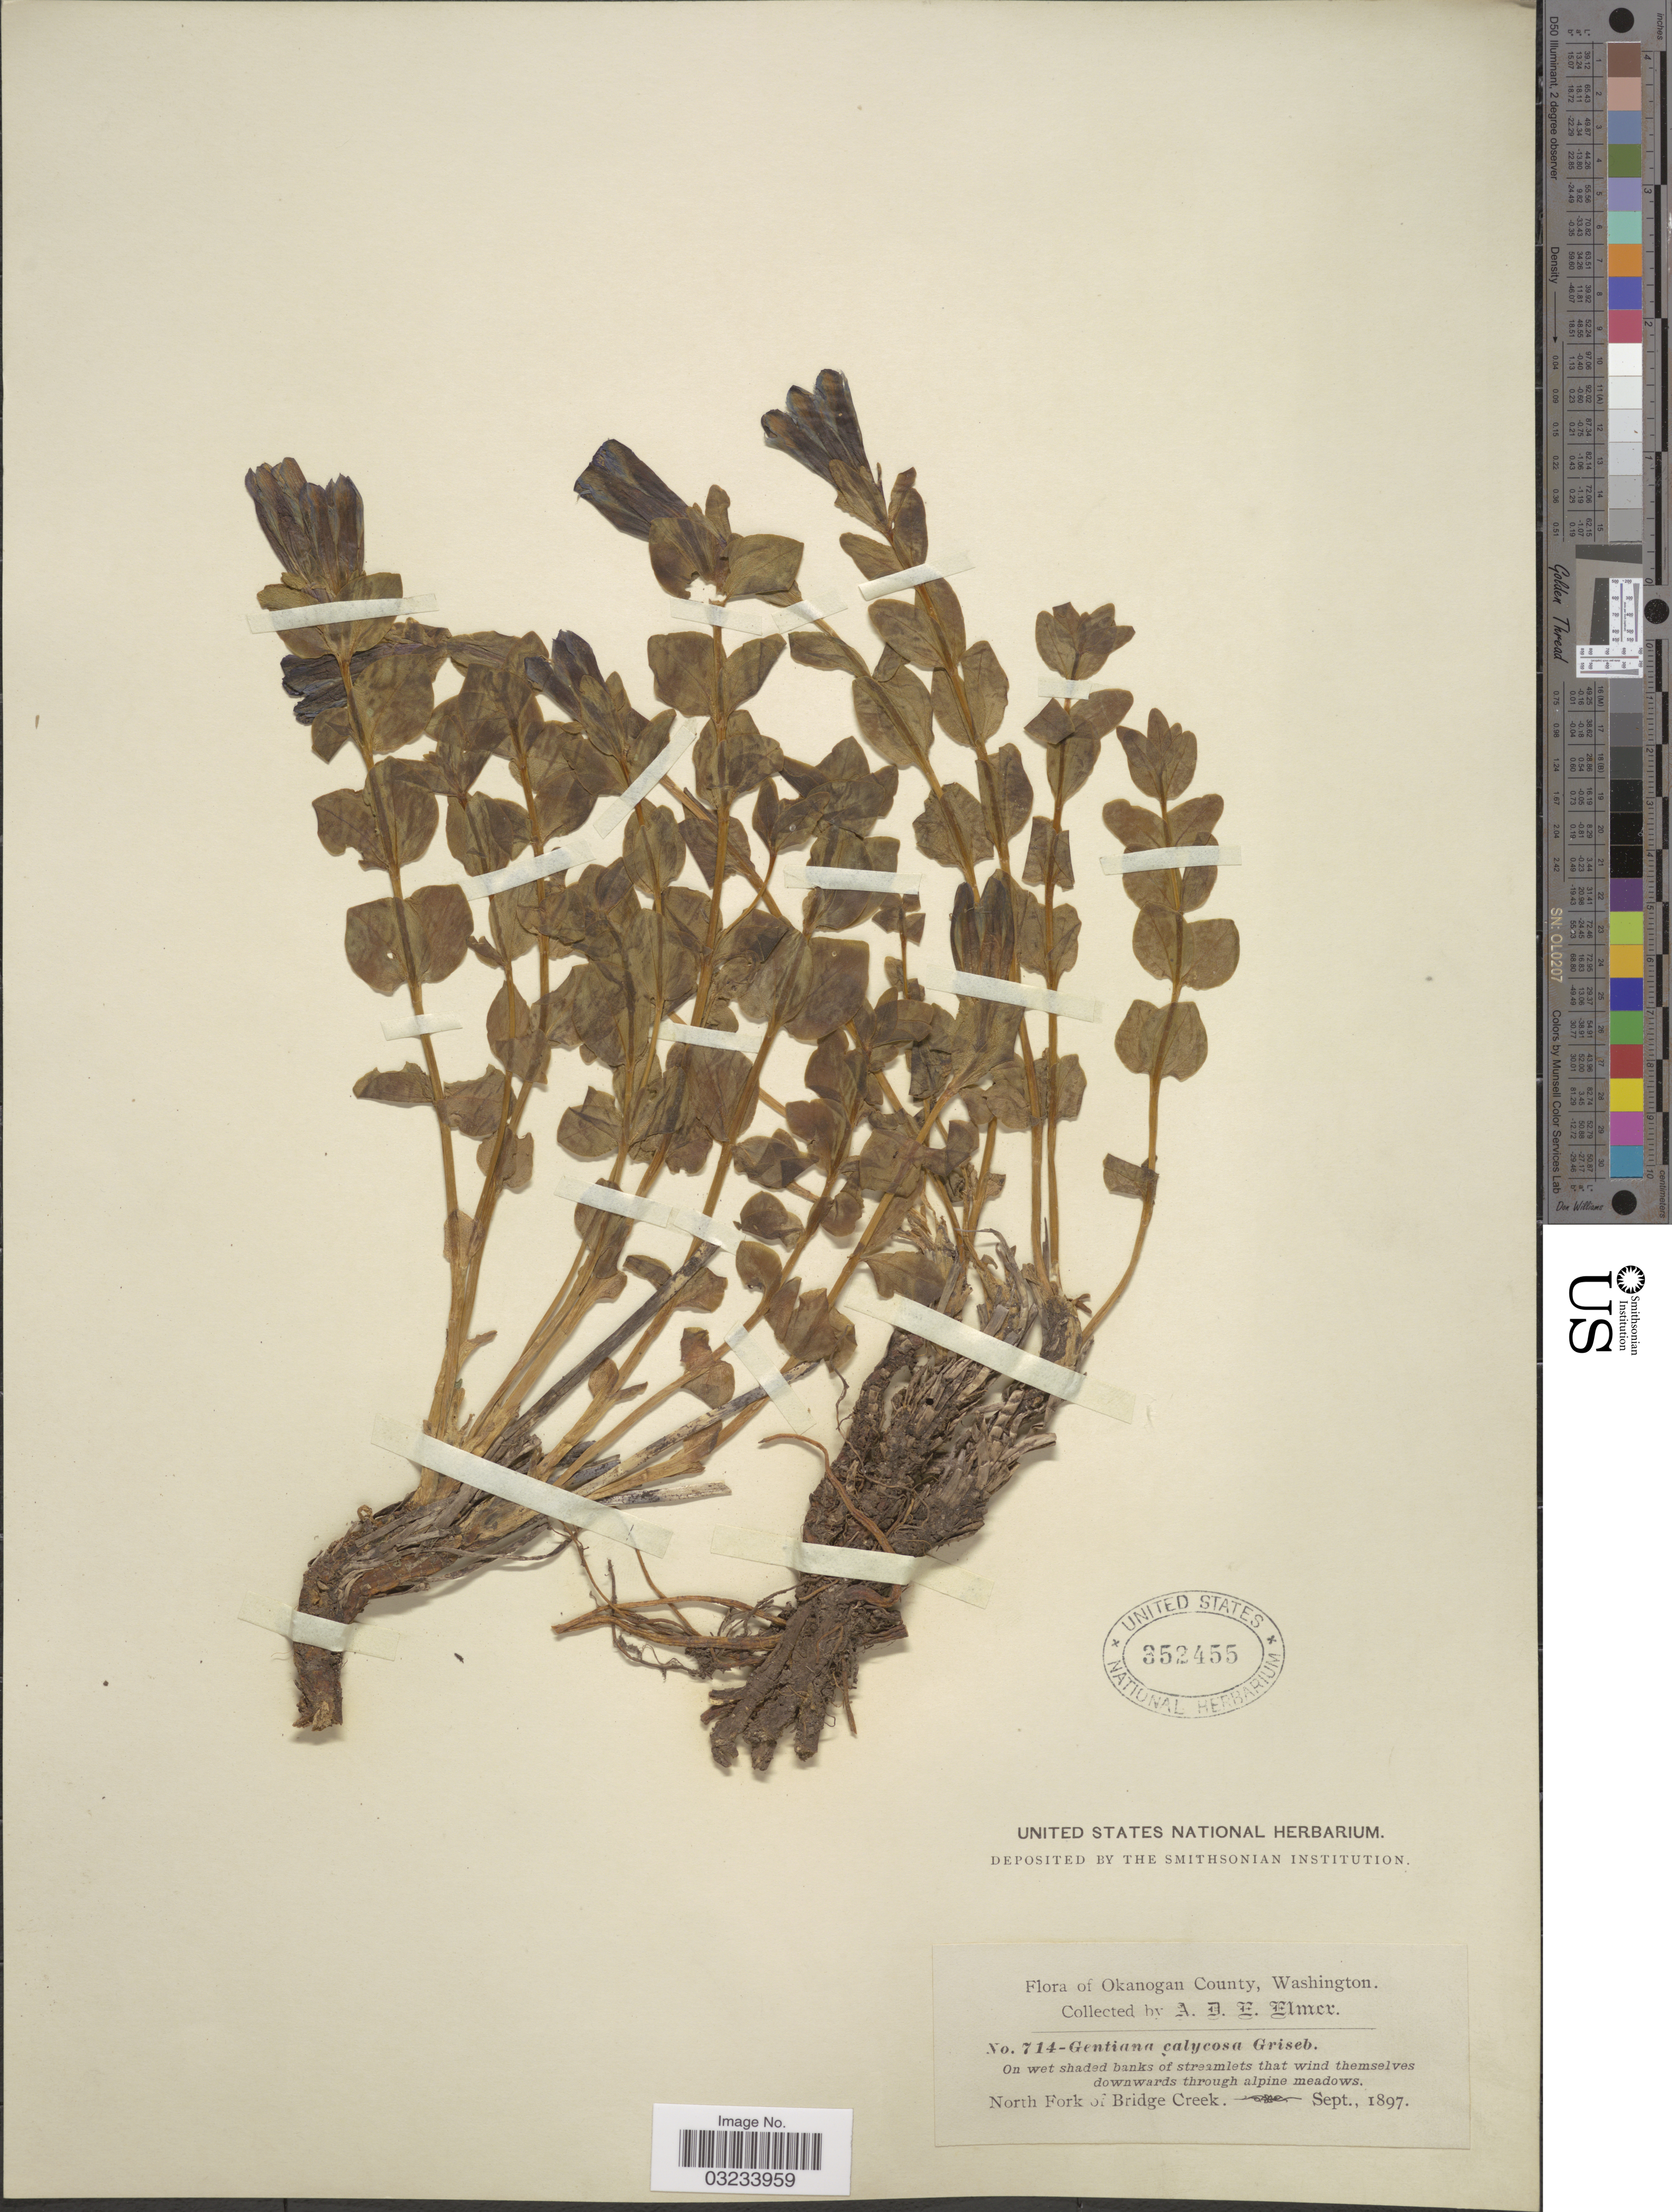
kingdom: Plantae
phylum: Tracheophyta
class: Magnoliopsida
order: Gentianales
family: Gentianaceae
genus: Gentiana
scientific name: Gentiana calycosa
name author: Griseb.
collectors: A. D. E. Elmer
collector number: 714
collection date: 1897-09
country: United States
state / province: Washington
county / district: Okanogan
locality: Okanogan County, North Fork of Bridge Creek.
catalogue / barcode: US 352455